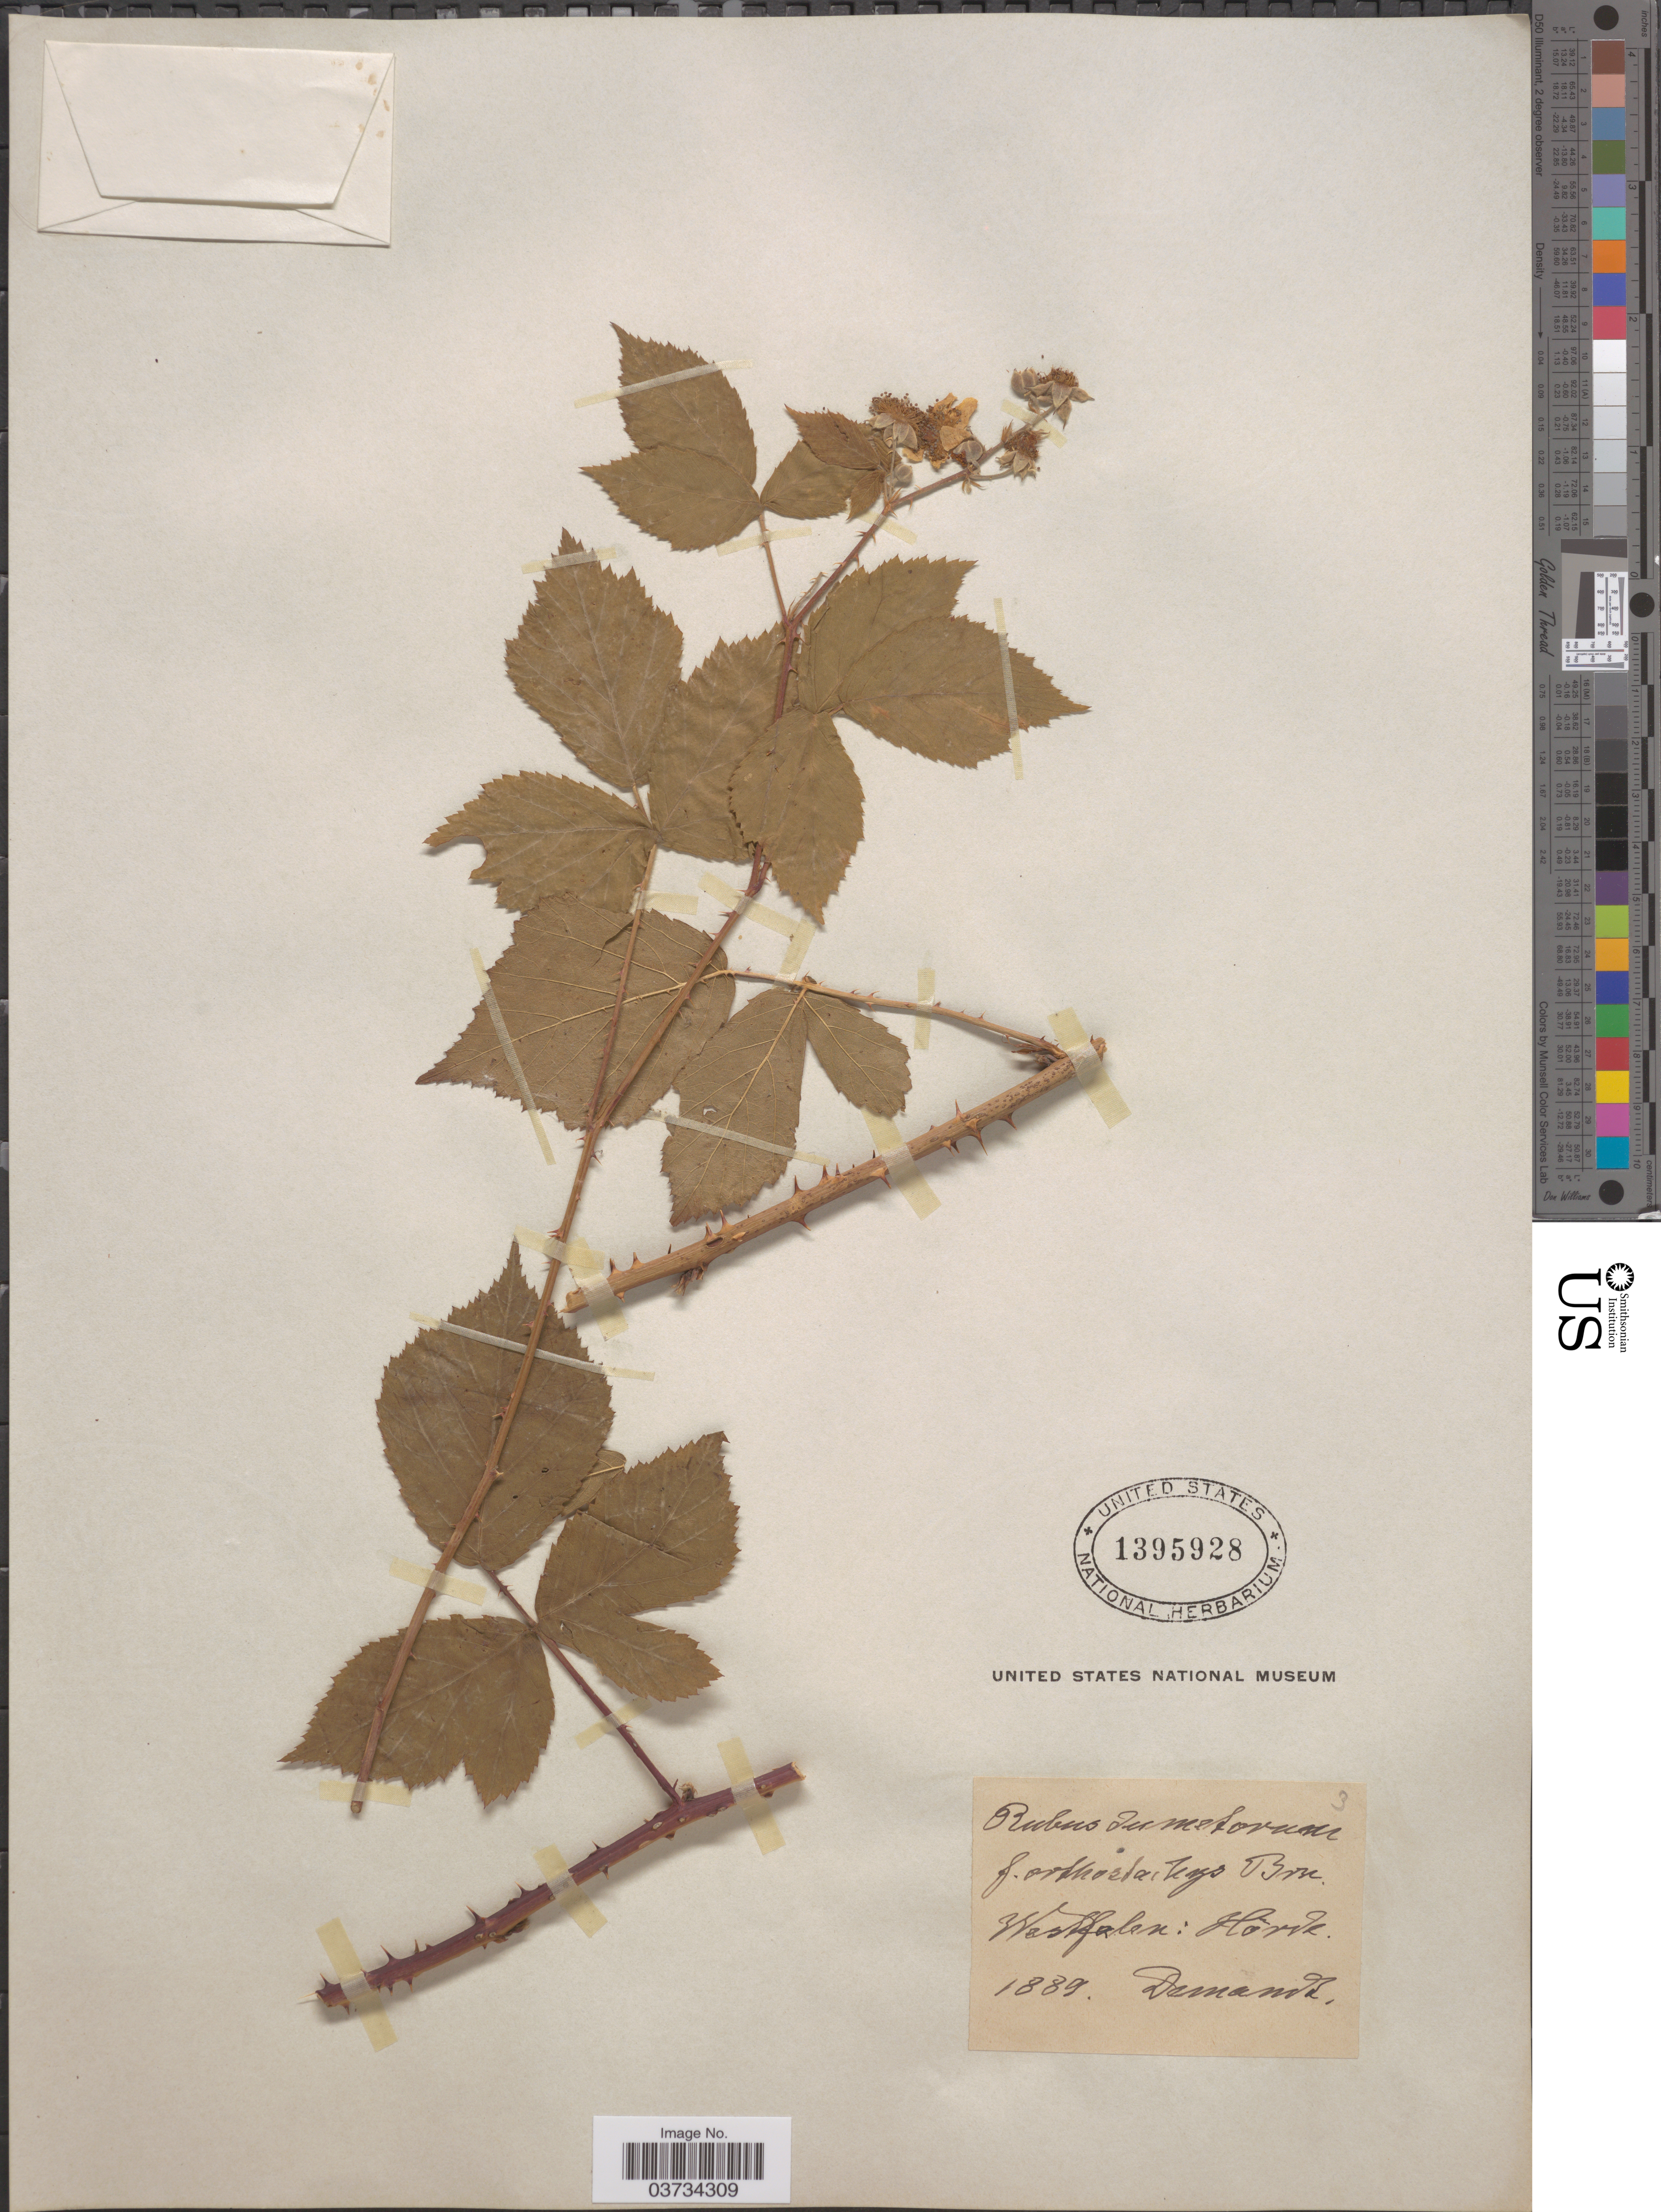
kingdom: Plantae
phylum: Tracheophyta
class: Magnoliopsida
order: Rosales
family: Rosaceae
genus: Rubus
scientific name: Rubus dumetorum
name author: Weihe ex Boenn.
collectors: -. Demandt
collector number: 3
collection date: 1889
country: Germany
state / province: Nordrhein-Westfalen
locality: Westfalen: Hörde.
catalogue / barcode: US 1395928